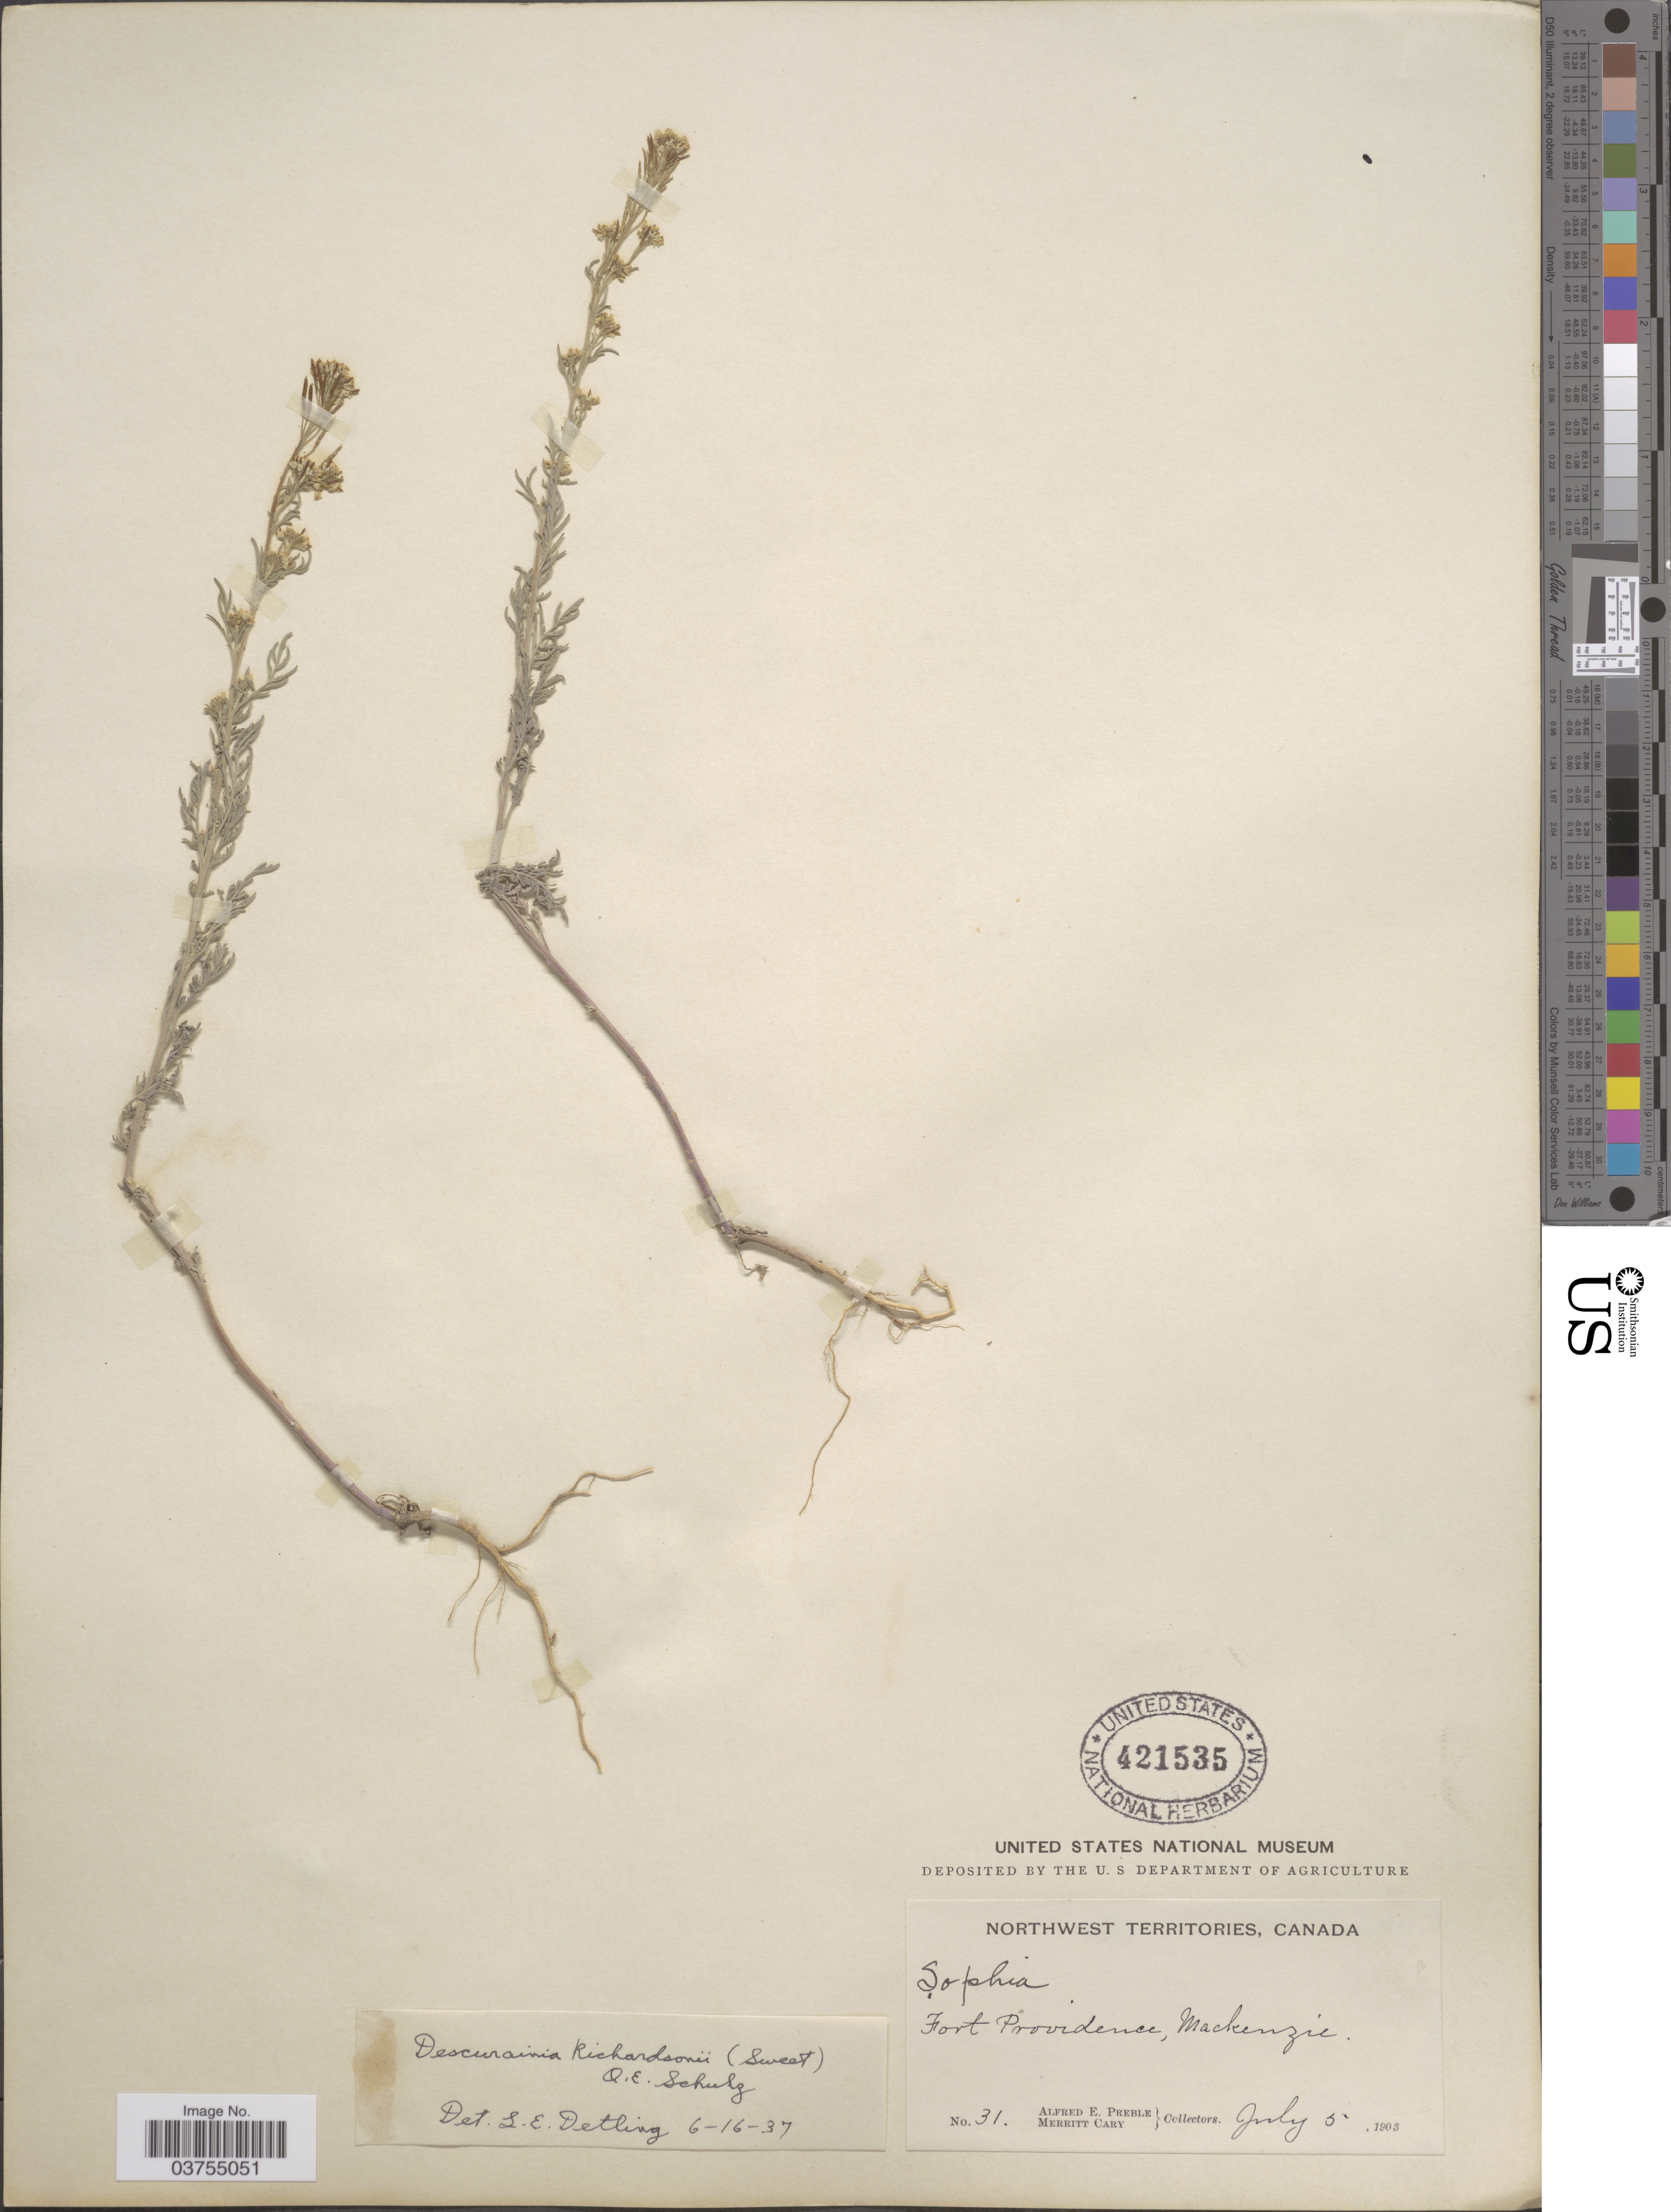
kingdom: Plantae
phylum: Tracheophyta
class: Magnoliopsida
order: Brassicales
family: Brassicaceae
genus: Descurainia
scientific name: Descurainia richardsonii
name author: (C.A. Mey.) O.E. Schulz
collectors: A. Preble & C. Merritt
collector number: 31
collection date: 1903-07-05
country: Canada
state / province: Northwest Territories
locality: Fort Providence, Mackenzie.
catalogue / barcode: US 421535